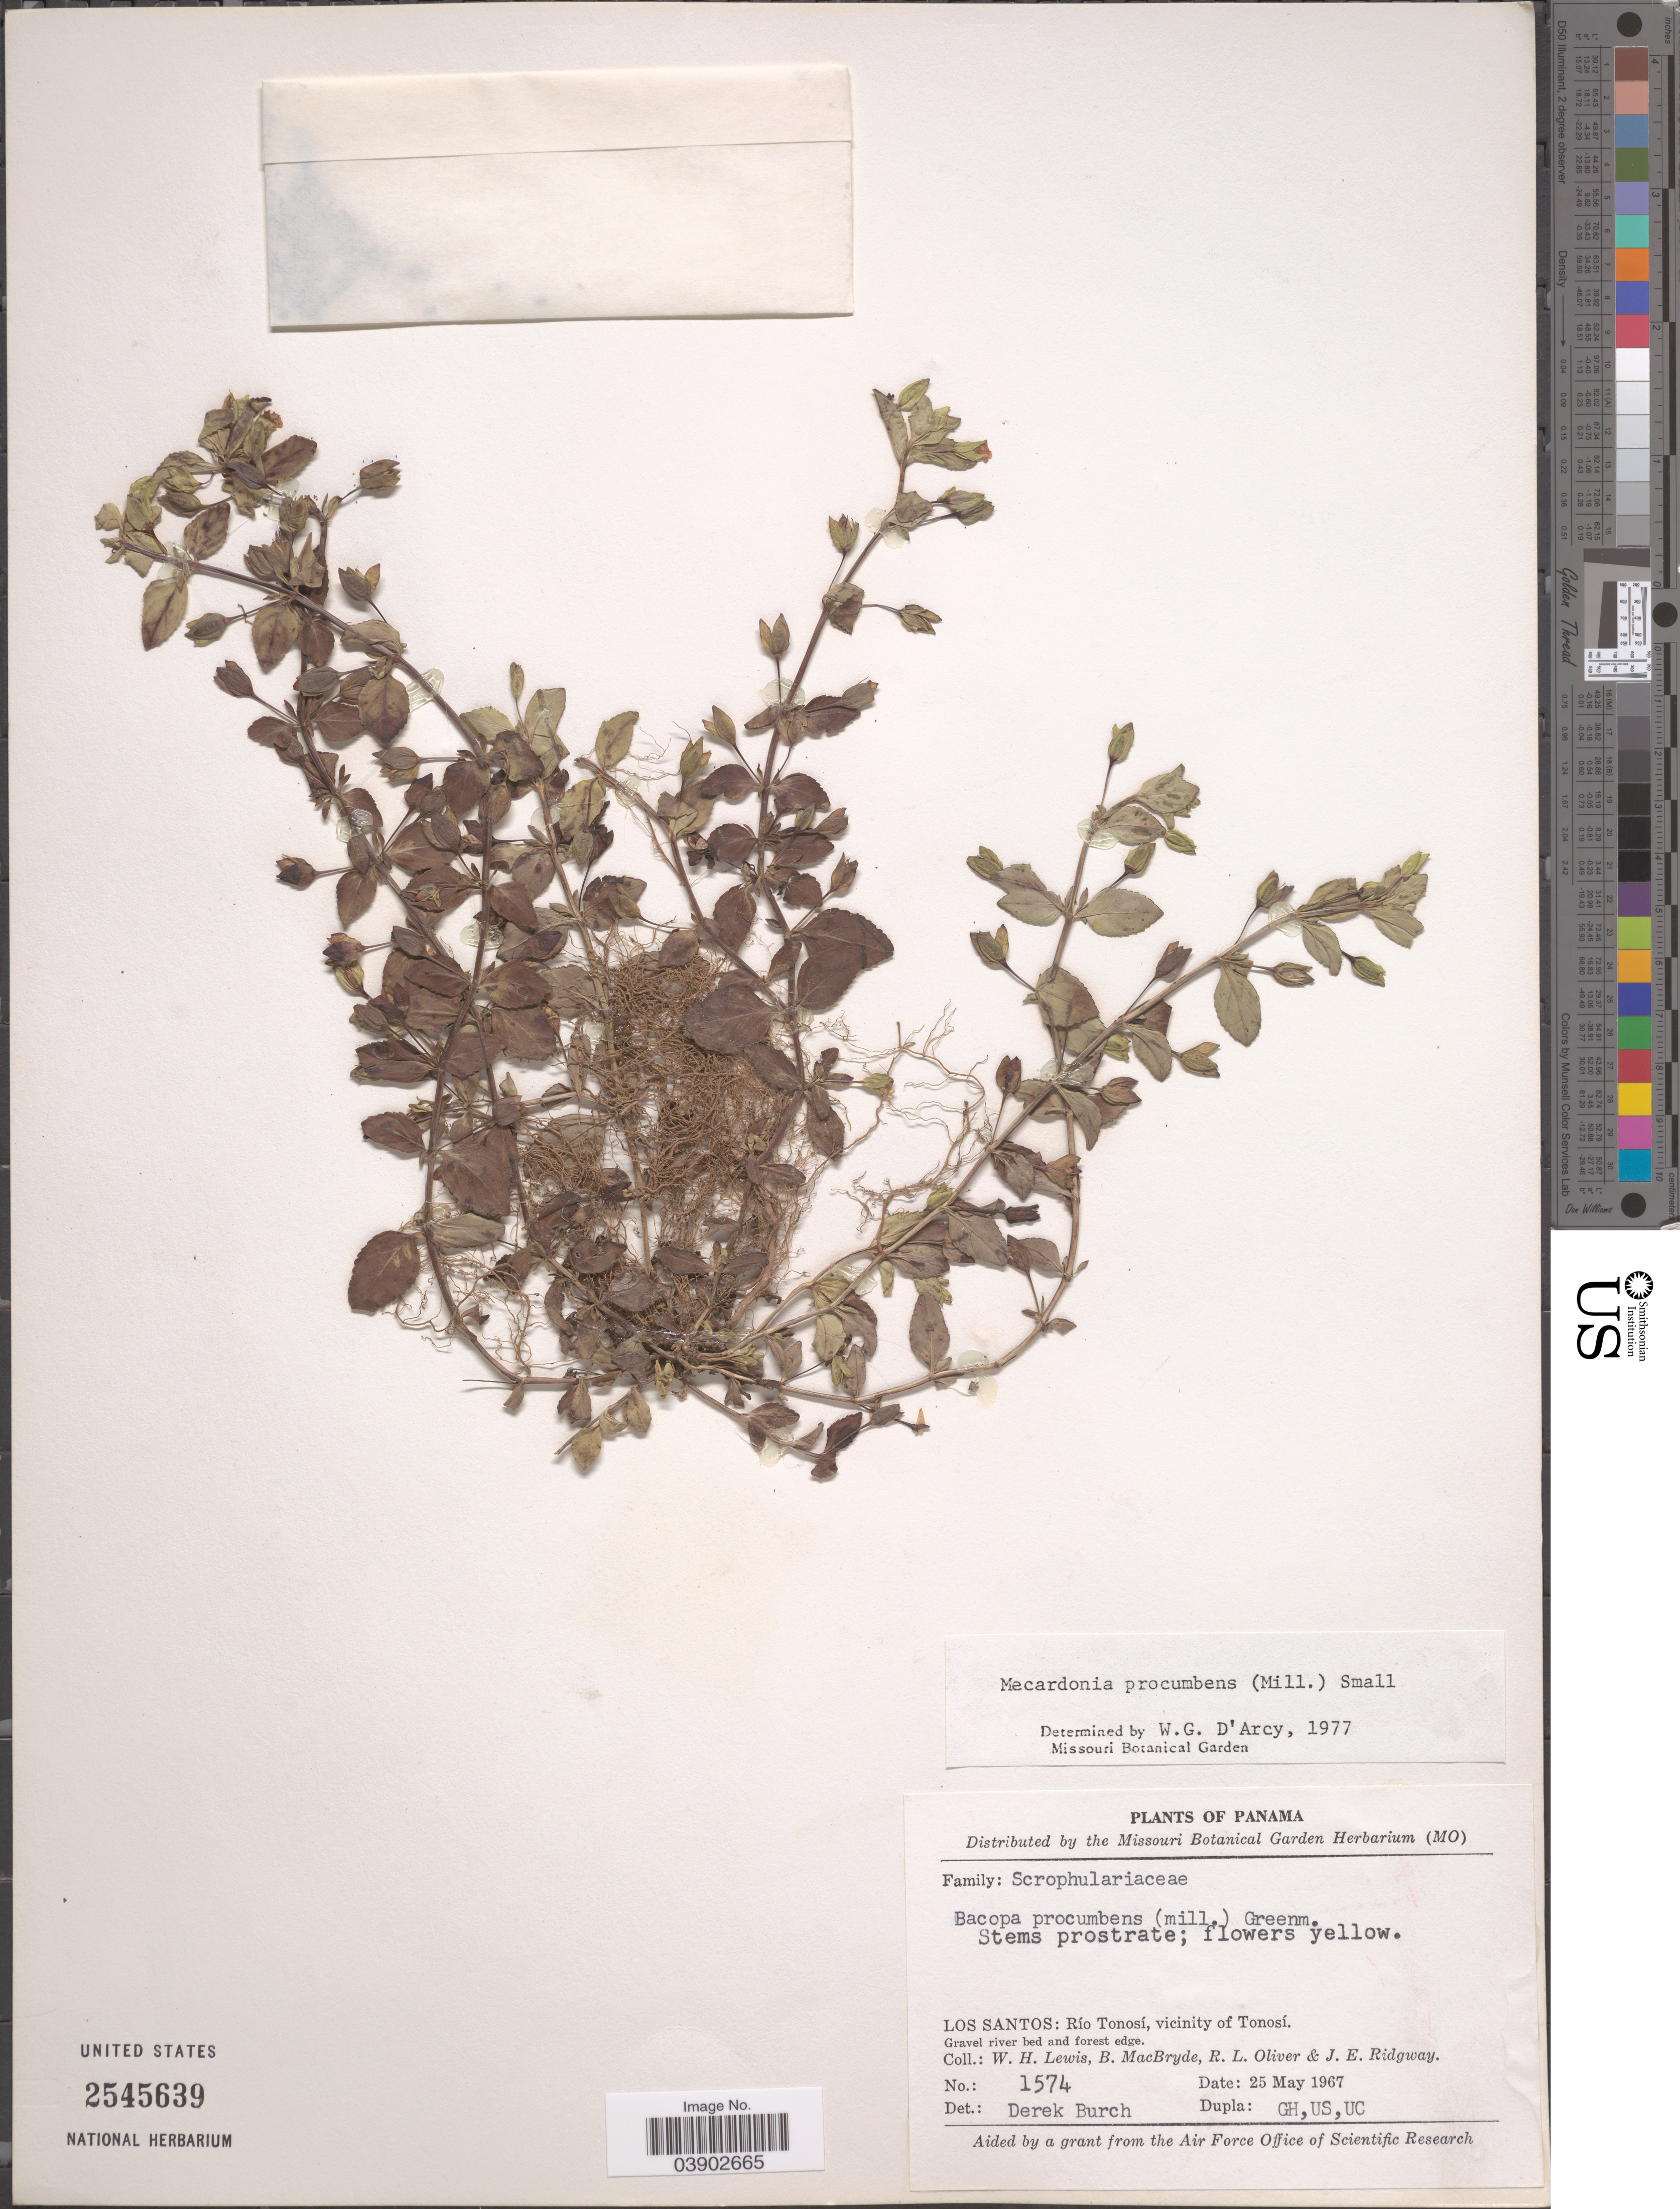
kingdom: Plantae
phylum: Tracheophyta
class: Magnoliopsida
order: Lamiales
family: Plantaginaceae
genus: Mecardonia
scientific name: Mecardonia procumbens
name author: (Mill.) Small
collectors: W. H. Lewis, B. MacBryde, R. Oliver & J. Ridgway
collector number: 1574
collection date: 1967-05-25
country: Panama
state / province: Los Santos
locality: Río Tonosí, vicinity of Tonosí.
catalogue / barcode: US 2545639